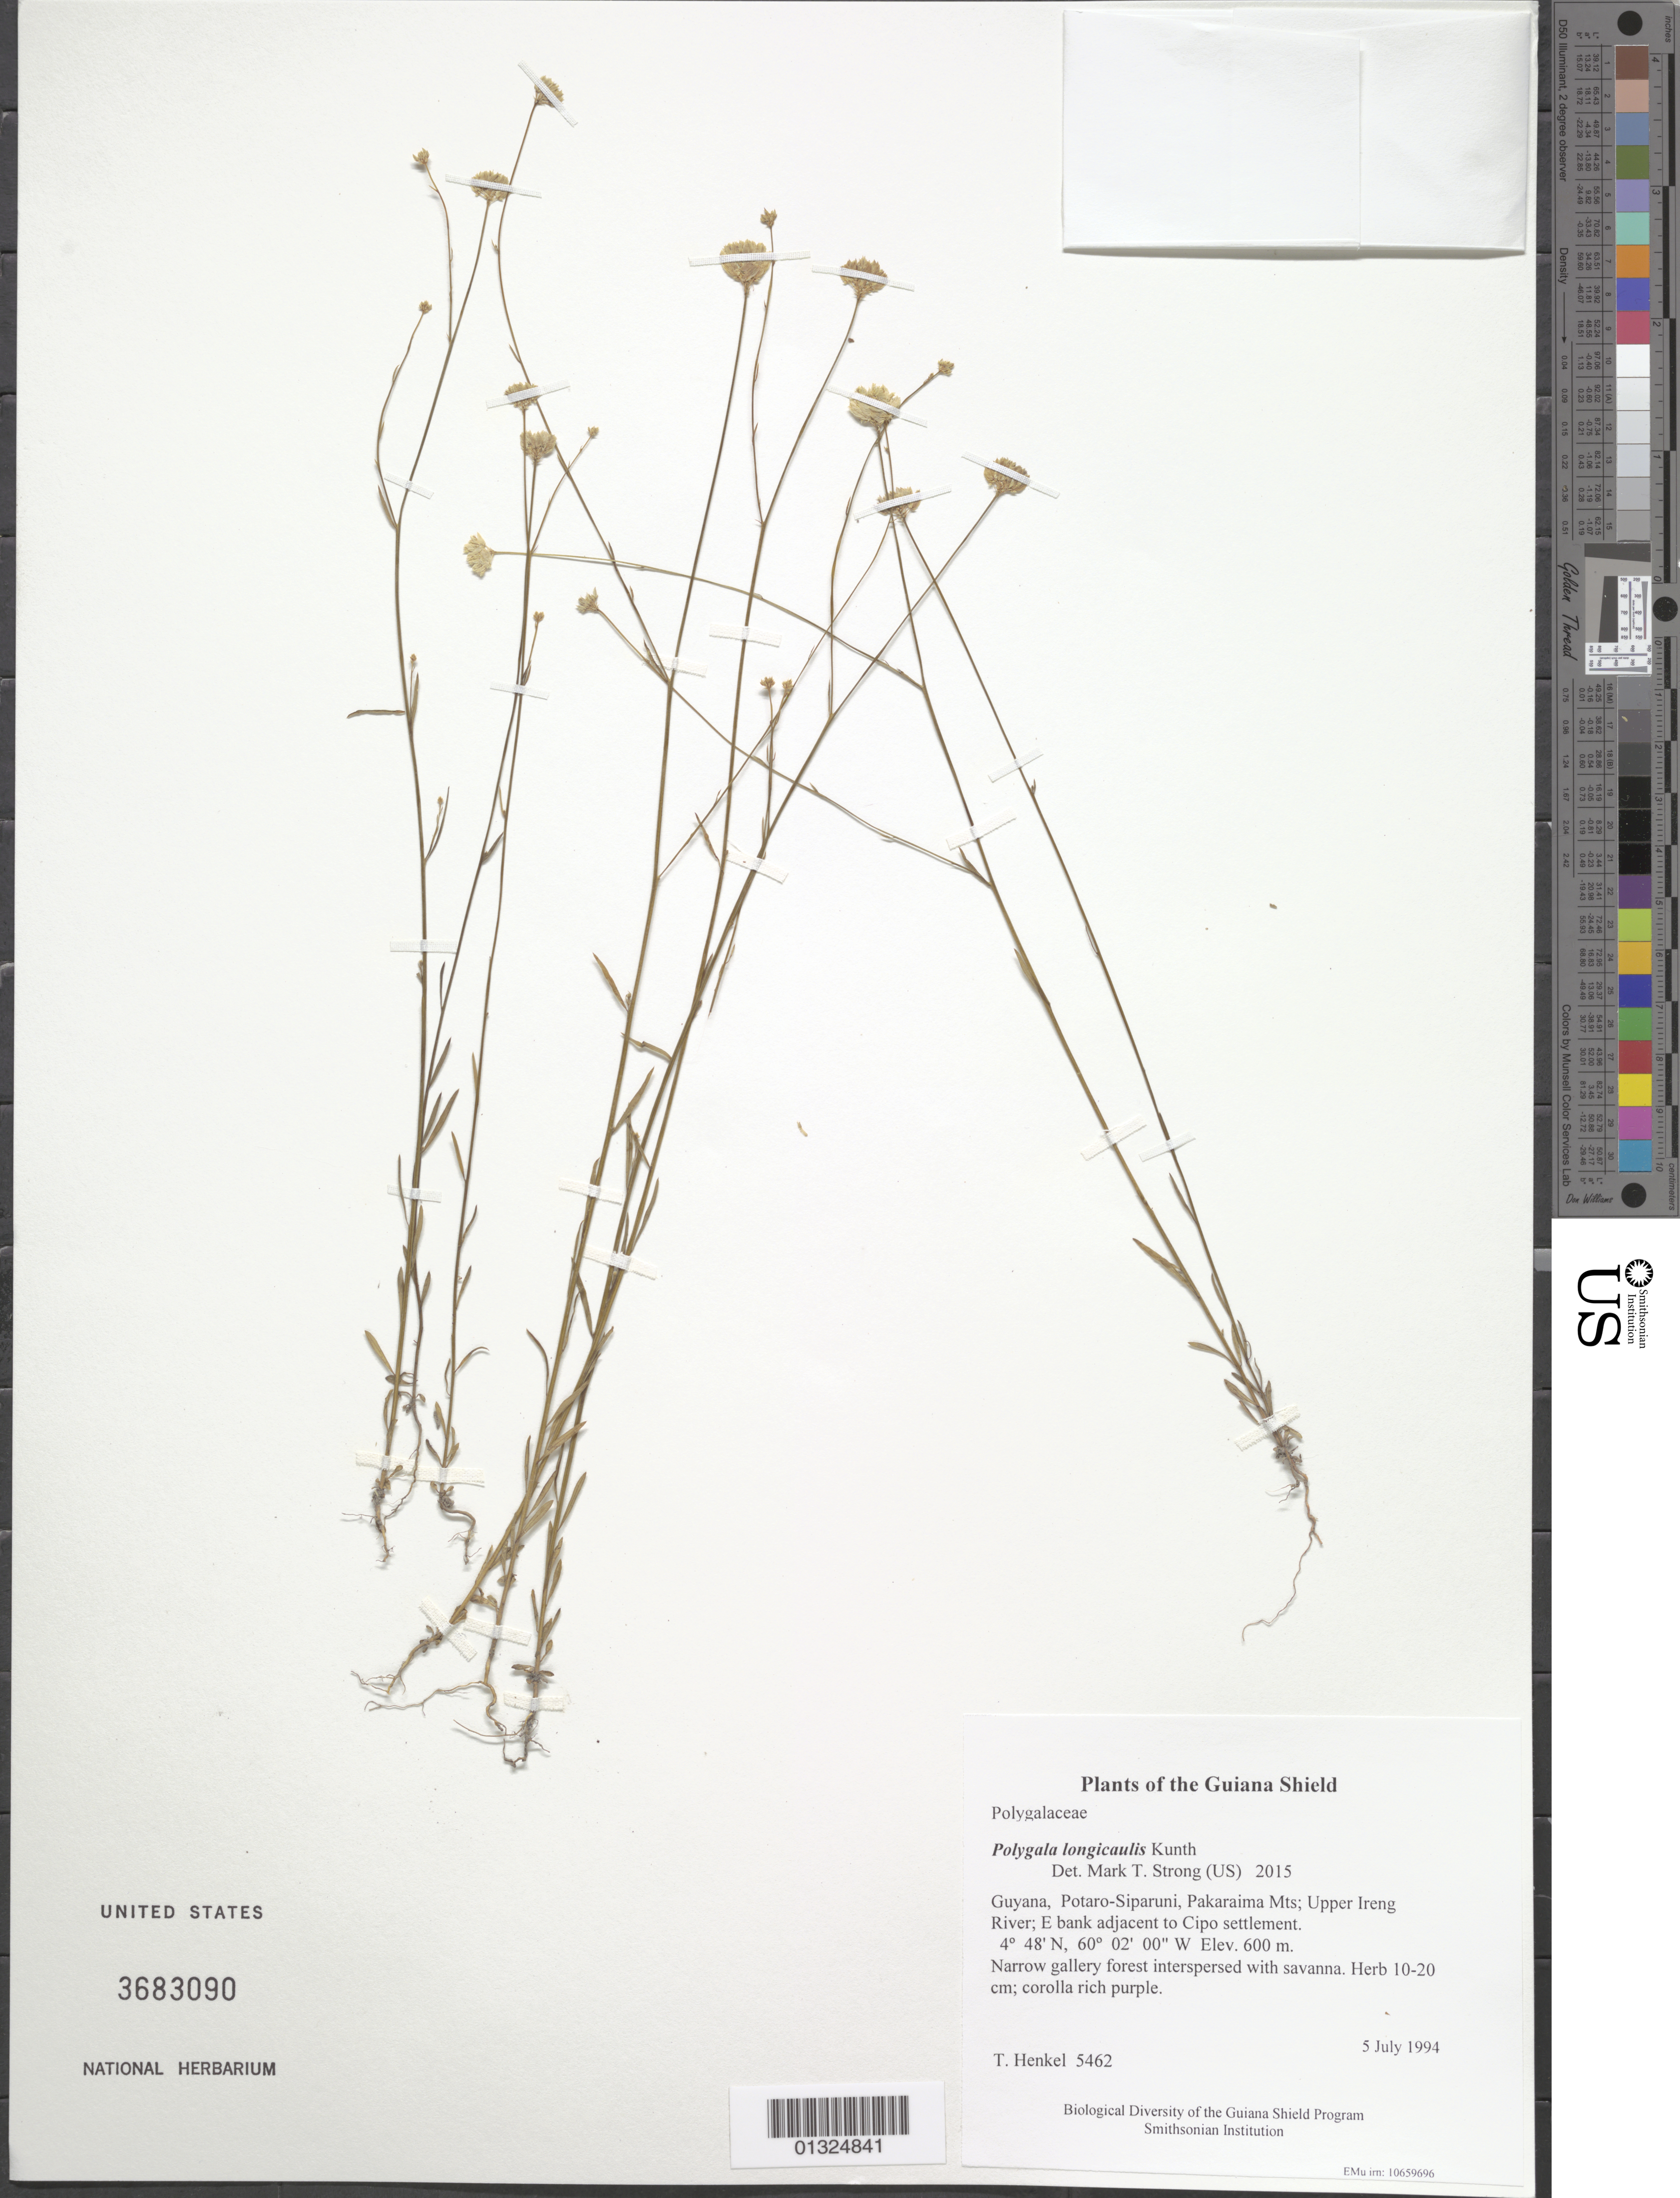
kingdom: Plantae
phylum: Tracheophyta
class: Magnoliopsida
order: Fabales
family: Polygalaceae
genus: Polygala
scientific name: Polygala longicaulis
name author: Kunth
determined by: Strong, M. T., (US), Smithsonian Institution - National Museum of Natural History (UNITED STATES)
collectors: T. Henkel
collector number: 5462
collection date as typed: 5 July 1994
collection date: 1994-07-05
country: Guyana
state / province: Potaro-Siparuni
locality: Pakaraima Mts; Upper Ireng River; E bank adjacent to Cipo settlement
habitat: Narrow gallery forest interspersed with savanna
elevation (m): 600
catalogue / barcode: US 3683090